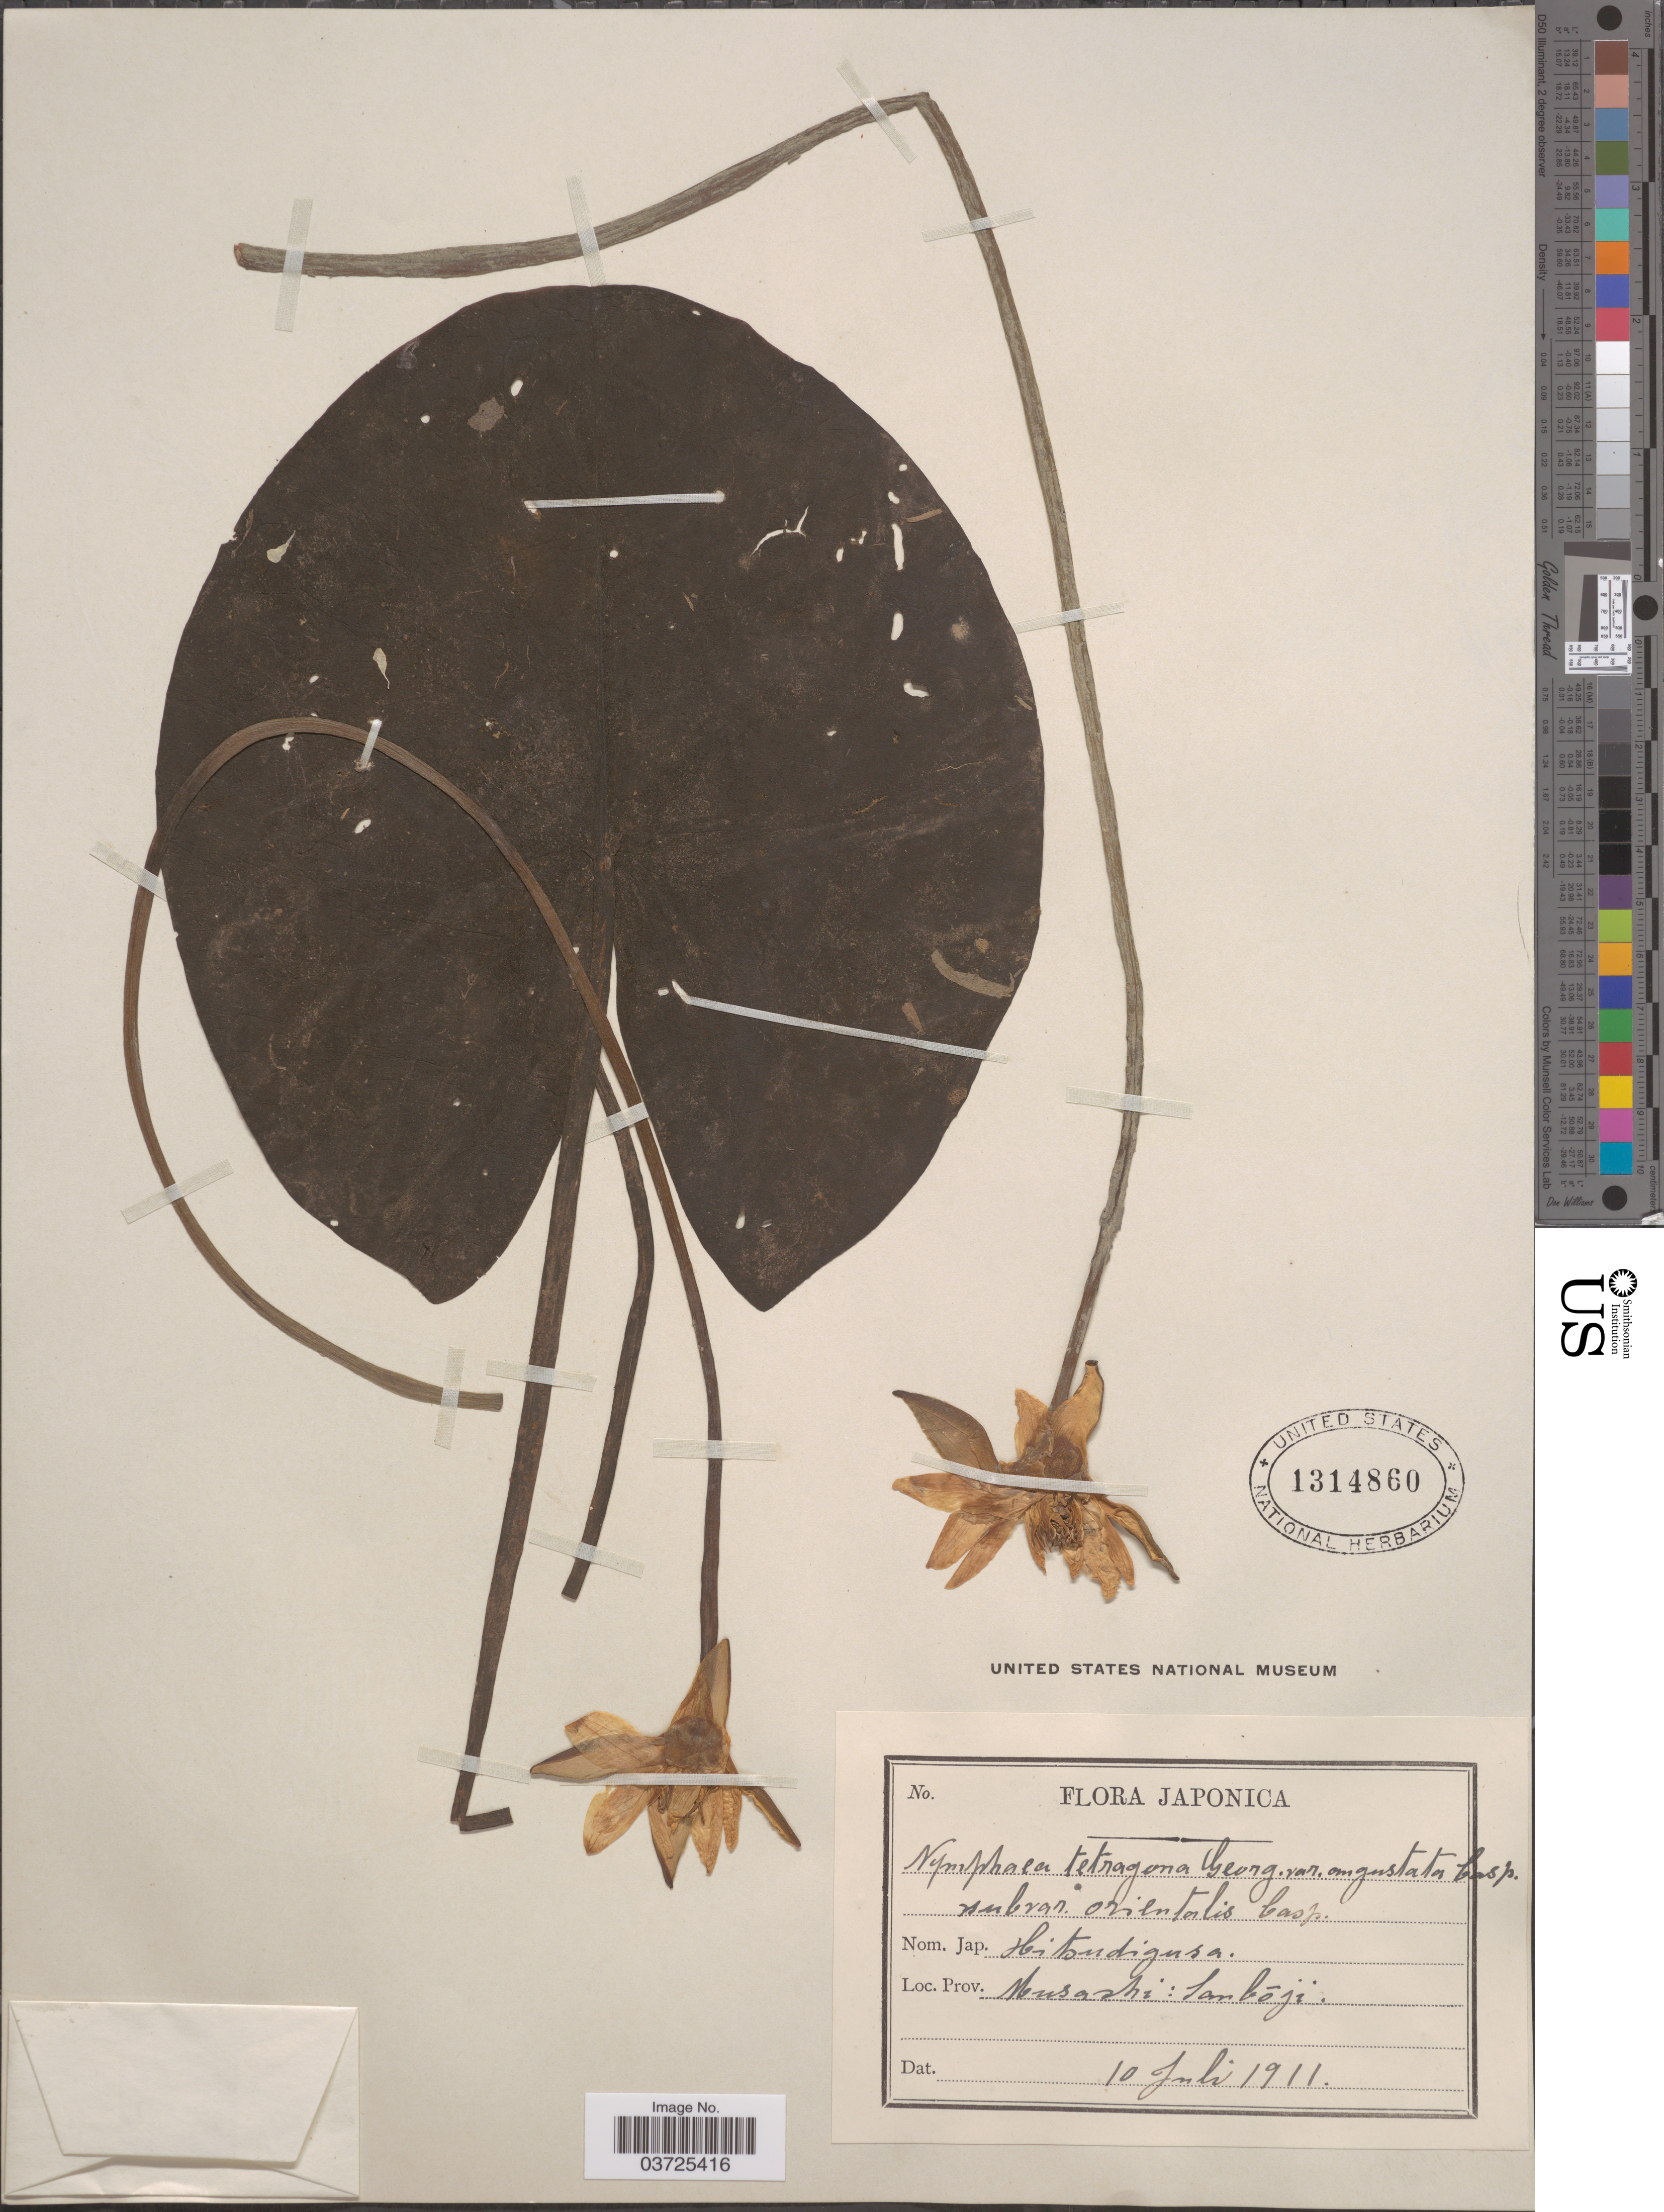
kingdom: Plantae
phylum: Tracheophyta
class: Magnoliopsida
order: Nymphaeales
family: Nymphaeaceae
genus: Nymphaea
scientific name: Nymphaea tetragona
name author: Georgi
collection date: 1911-07-10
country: Japan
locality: Prov. Musashi: Sanbóji.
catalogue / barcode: US 1314860